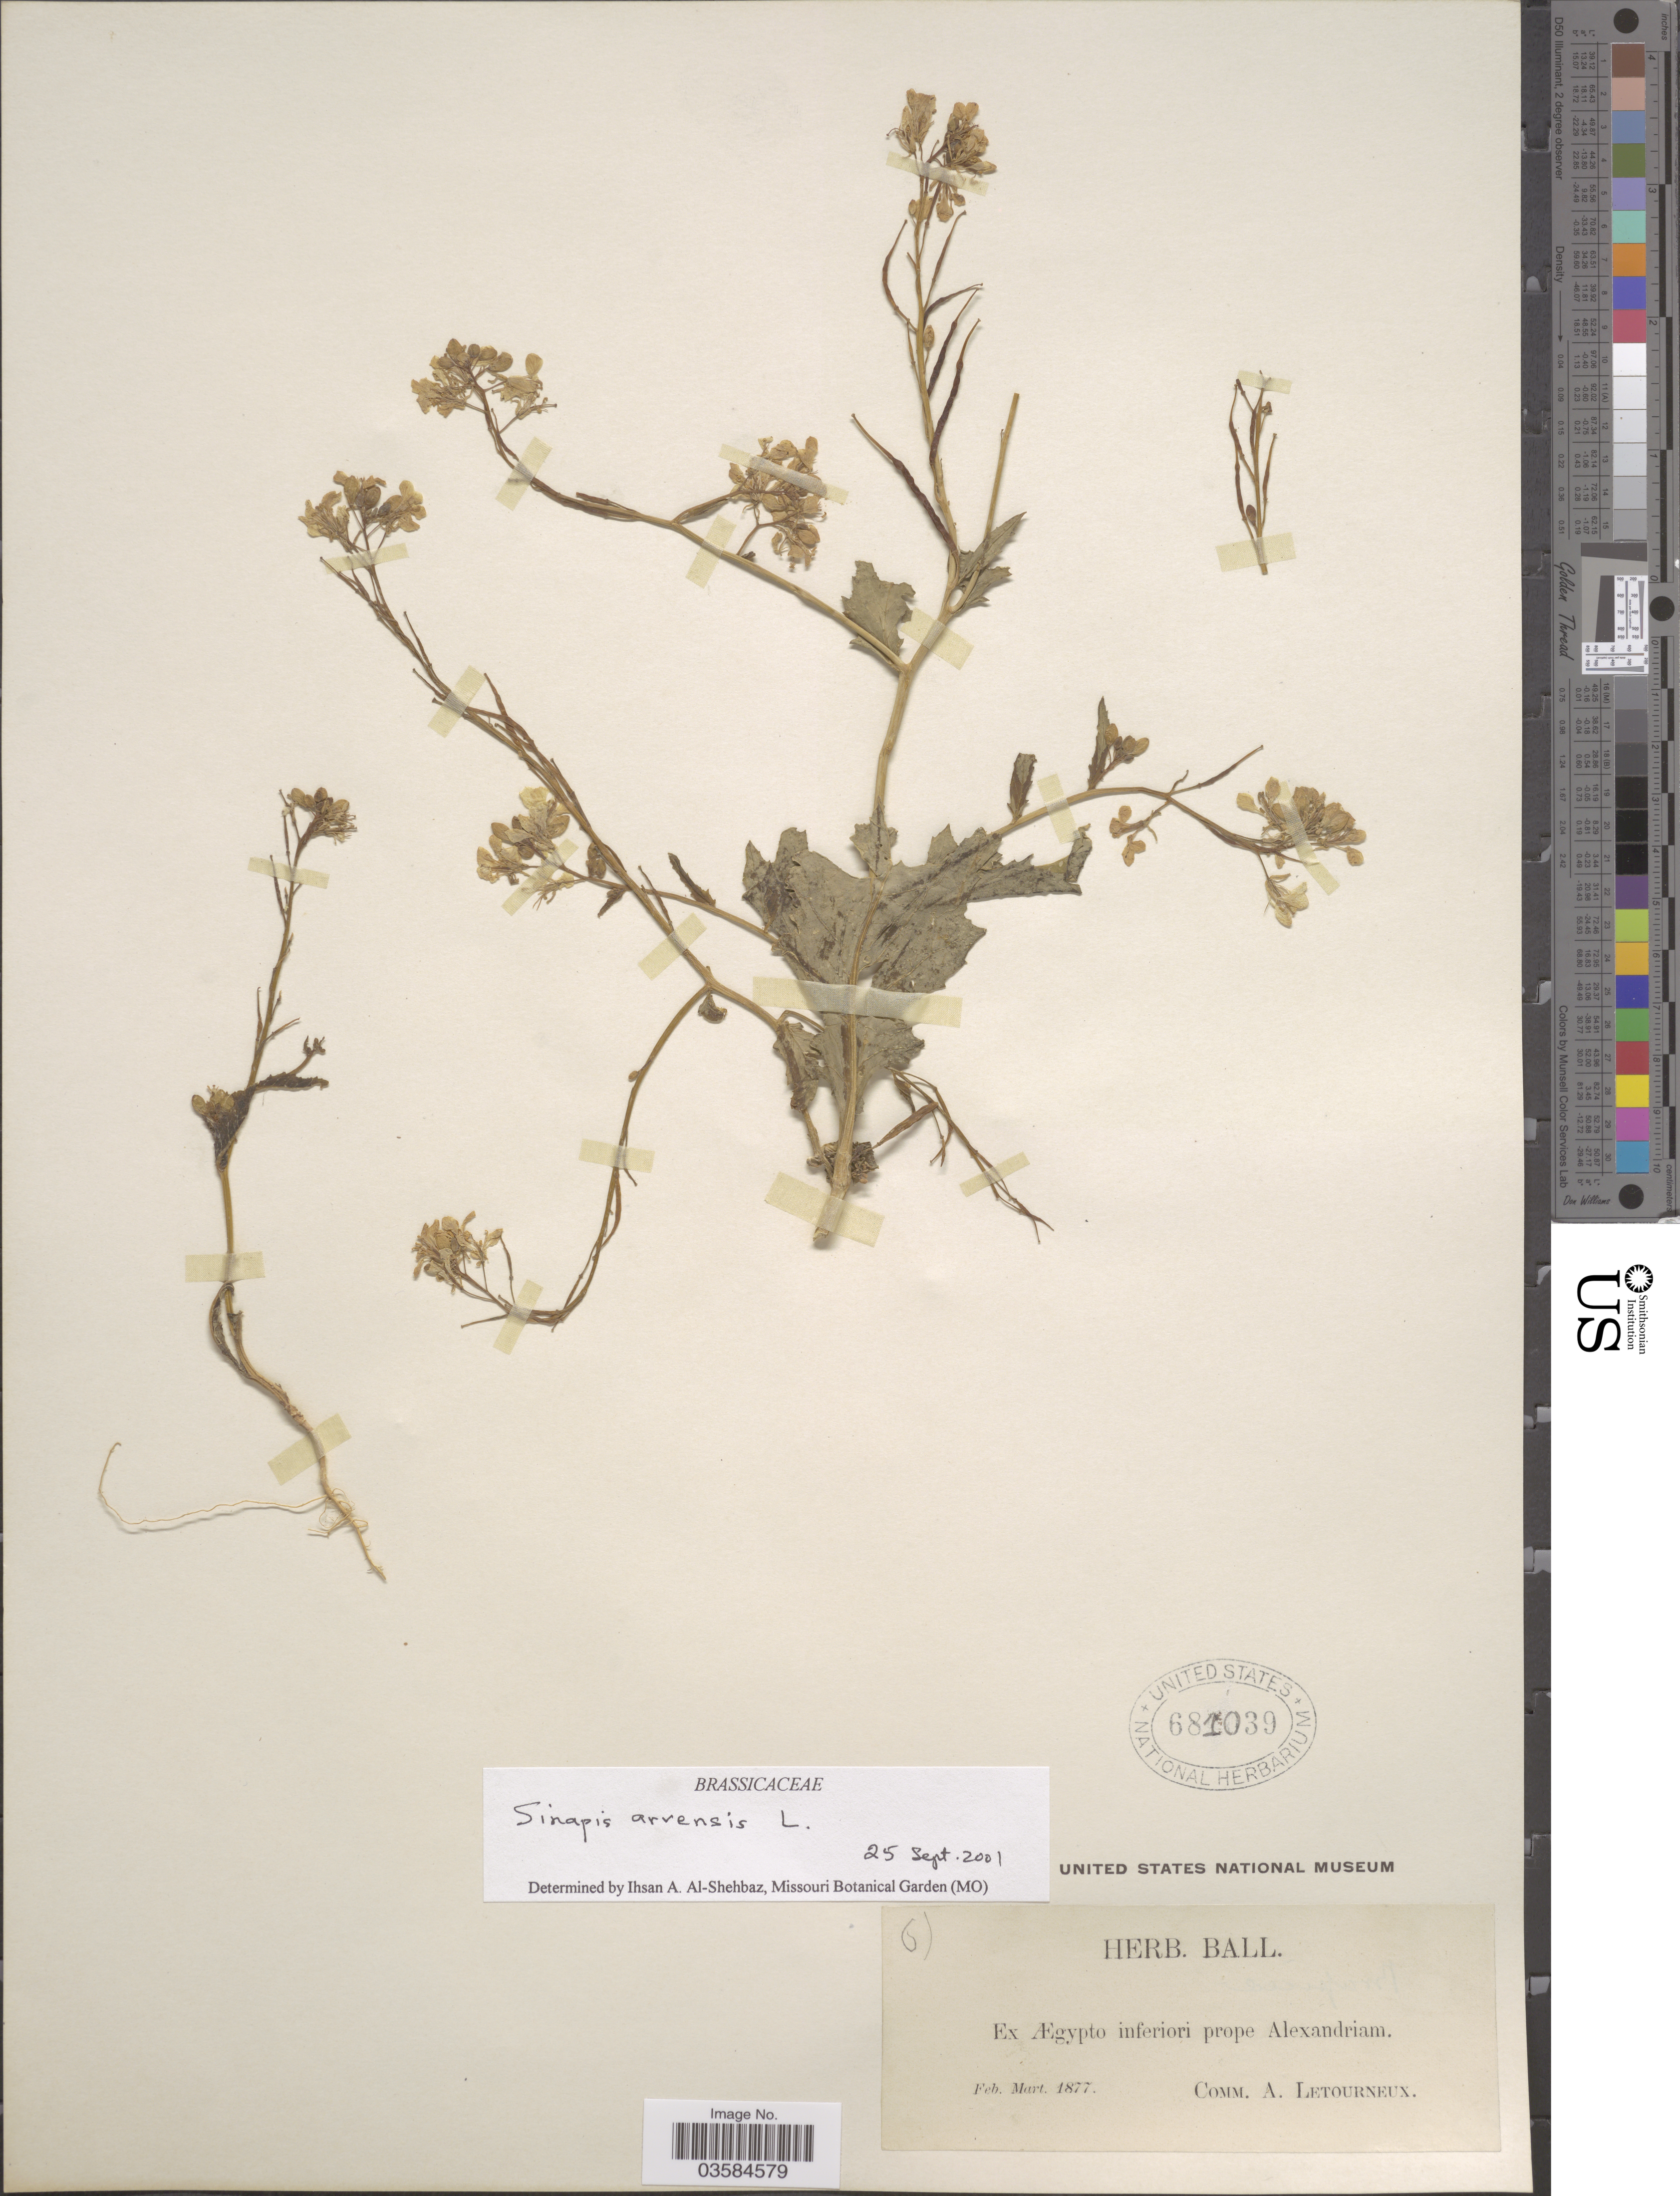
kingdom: Plantae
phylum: Tracheophyta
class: Magnoliopsida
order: Brassicales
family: Brassicaceae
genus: Sinapis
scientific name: Sinapis arvensis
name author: L.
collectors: ex herb. Ball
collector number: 6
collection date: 1877-02/1877-03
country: Egypt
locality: Ex Ægypto inferiori prope Alexandriam.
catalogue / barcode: US 681039